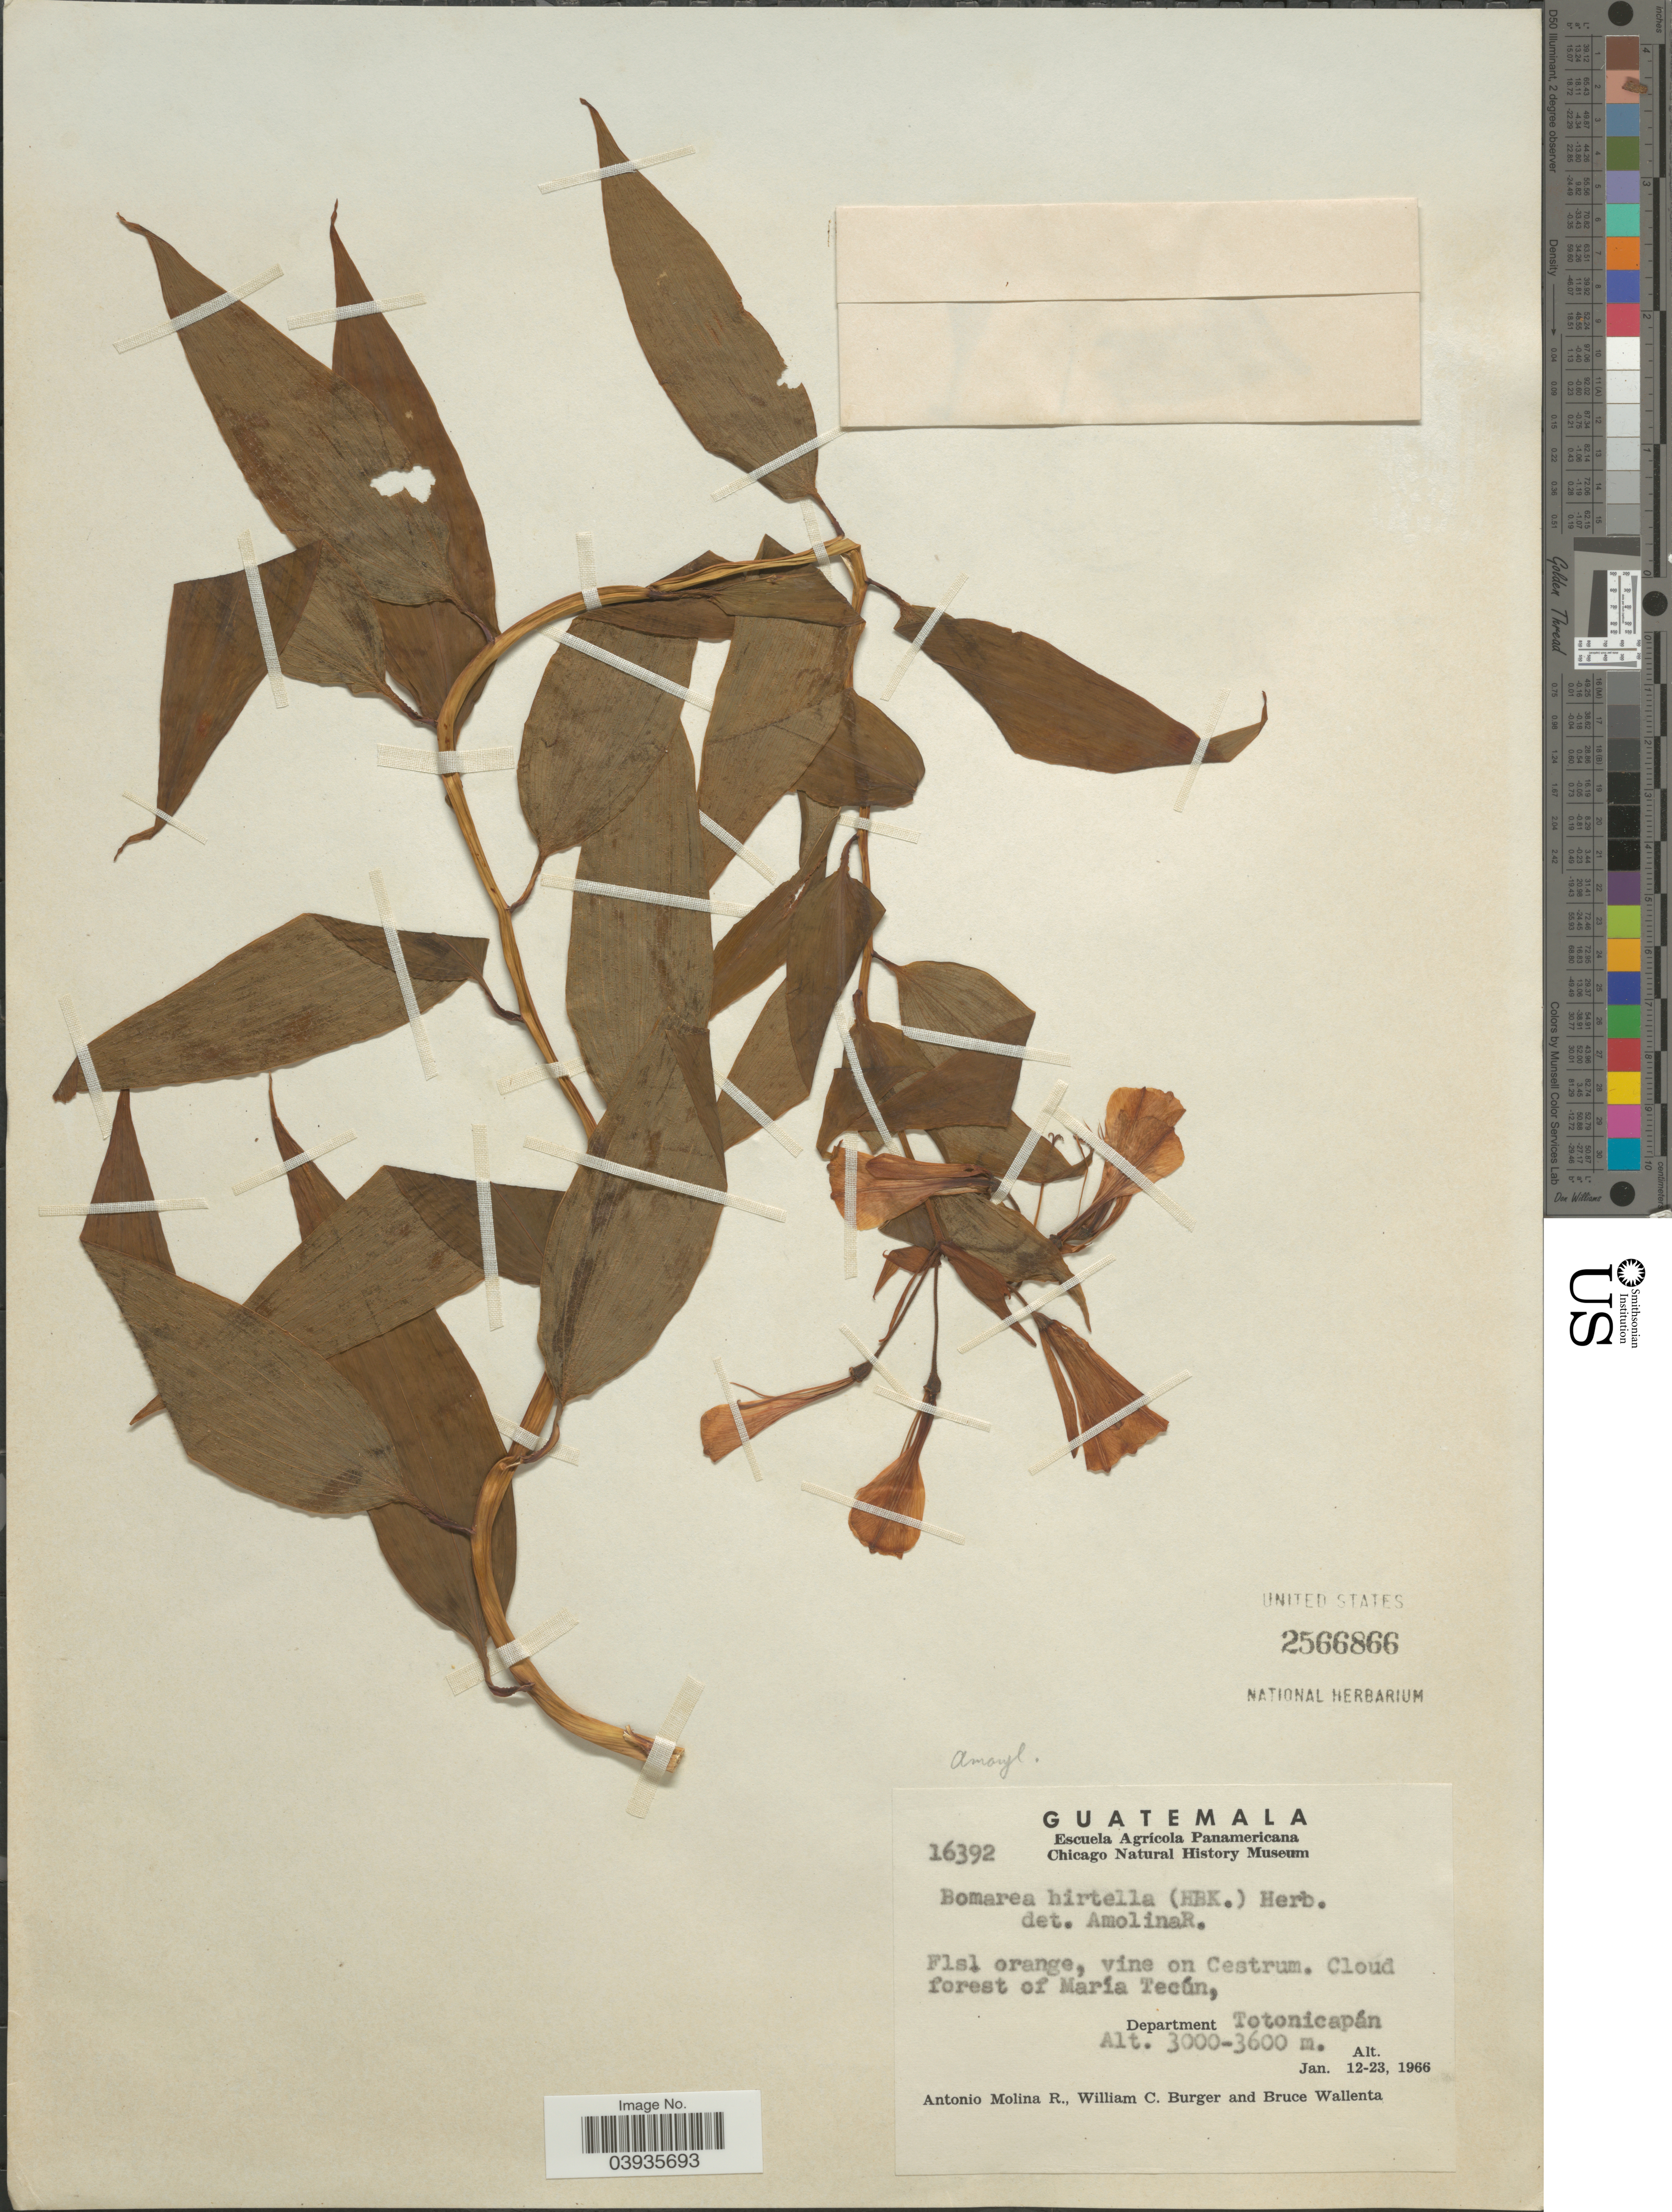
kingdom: Plantae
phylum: Tracheophyta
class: Liliopsida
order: Liliales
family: Alstroemeriaceae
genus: Bomarea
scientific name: Bomarea hirtella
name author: (Kunth) Herb.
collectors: A. Molina R., W. Burger & B. Wallenta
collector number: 16392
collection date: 1966-01-12/1966-01-23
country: Guatemala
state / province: Totonicapan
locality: Cloud forest of María Tecún, Department Totonicapán.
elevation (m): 3000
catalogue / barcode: US 2566866